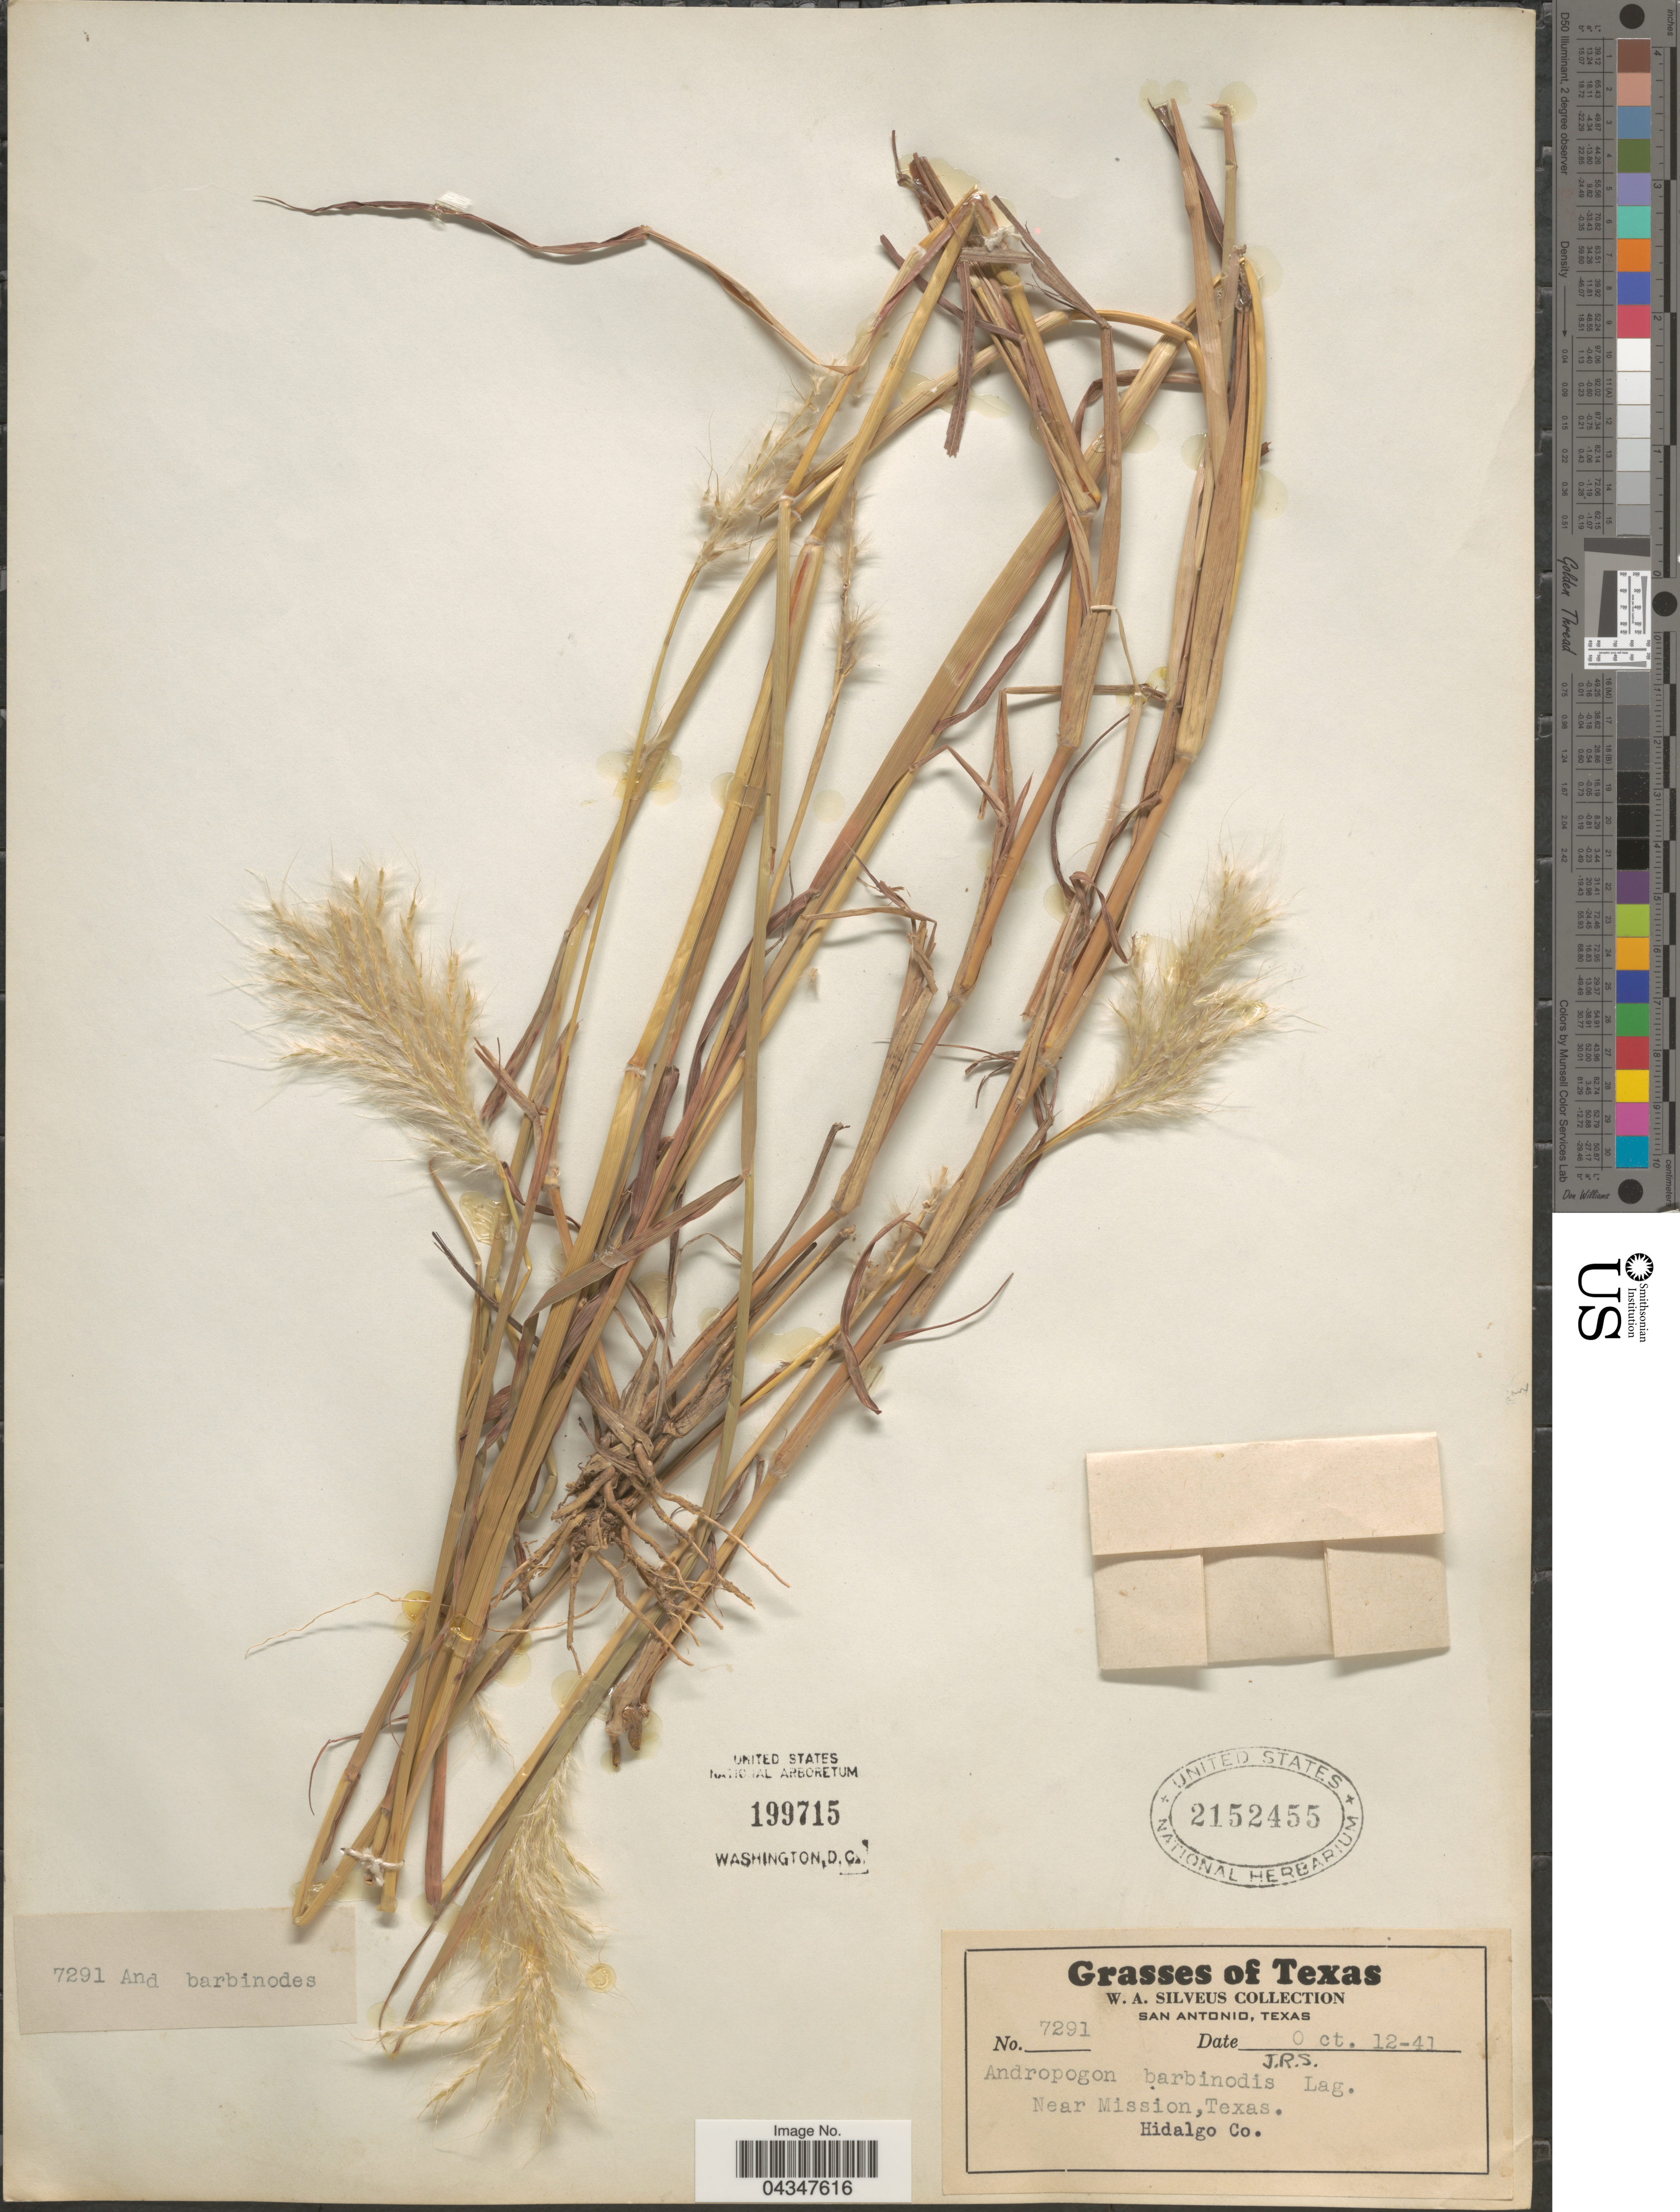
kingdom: Plantae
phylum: Tracheophyta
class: Liliopsida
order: Poales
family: Poaceae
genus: Bothriochloa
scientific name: Bothriochloa barbinodis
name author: (Lag.) Herter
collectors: W. Silveus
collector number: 7291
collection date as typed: Transcribed d/m/y: 12/10/41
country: United States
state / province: Texas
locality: Near Mission. Hidalgo Co.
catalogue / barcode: US 2152455